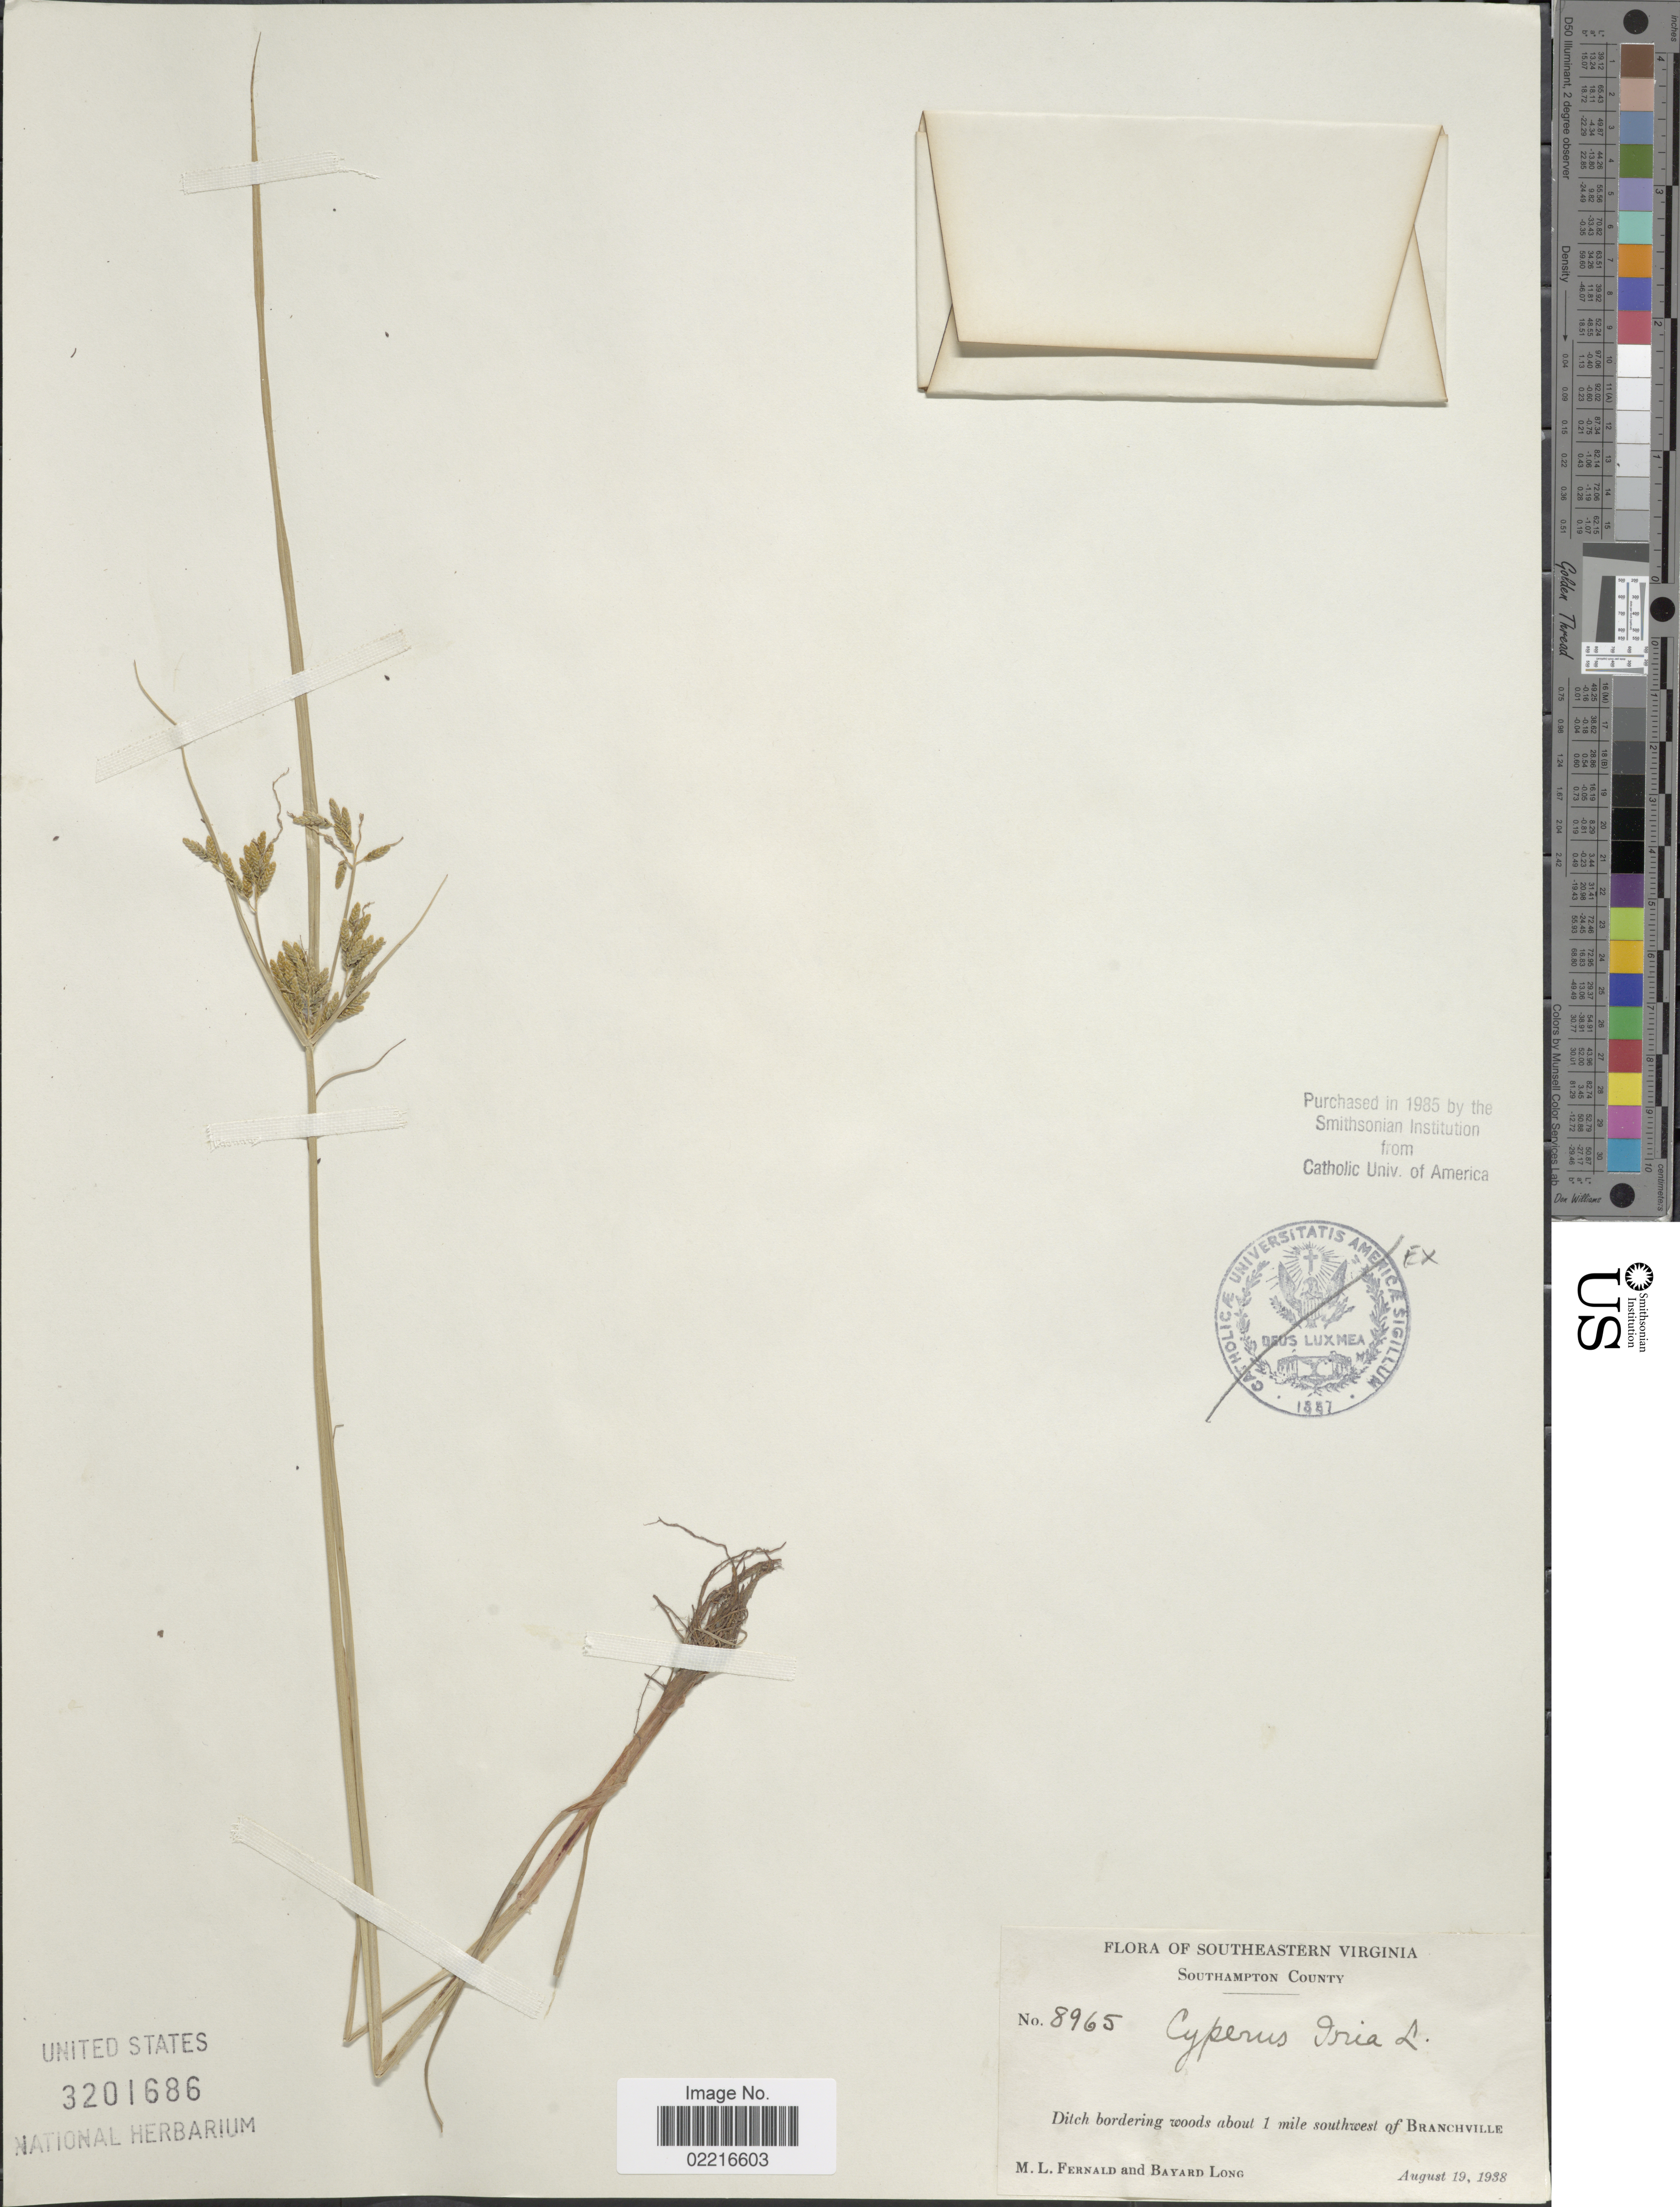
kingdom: Plantae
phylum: Tracheophyta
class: Liliopsida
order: Poales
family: Cyperaceae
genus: Cyperus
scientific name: Cyperus iria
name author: L.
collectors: M. L. Fernald & B. Long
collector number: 8965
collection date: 1938-08-19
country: United States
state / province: Virginia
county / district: Southampton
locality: Southeastern Virginia, Southampton County, 1 mile southwest of Branchville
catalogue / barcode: US 3201686